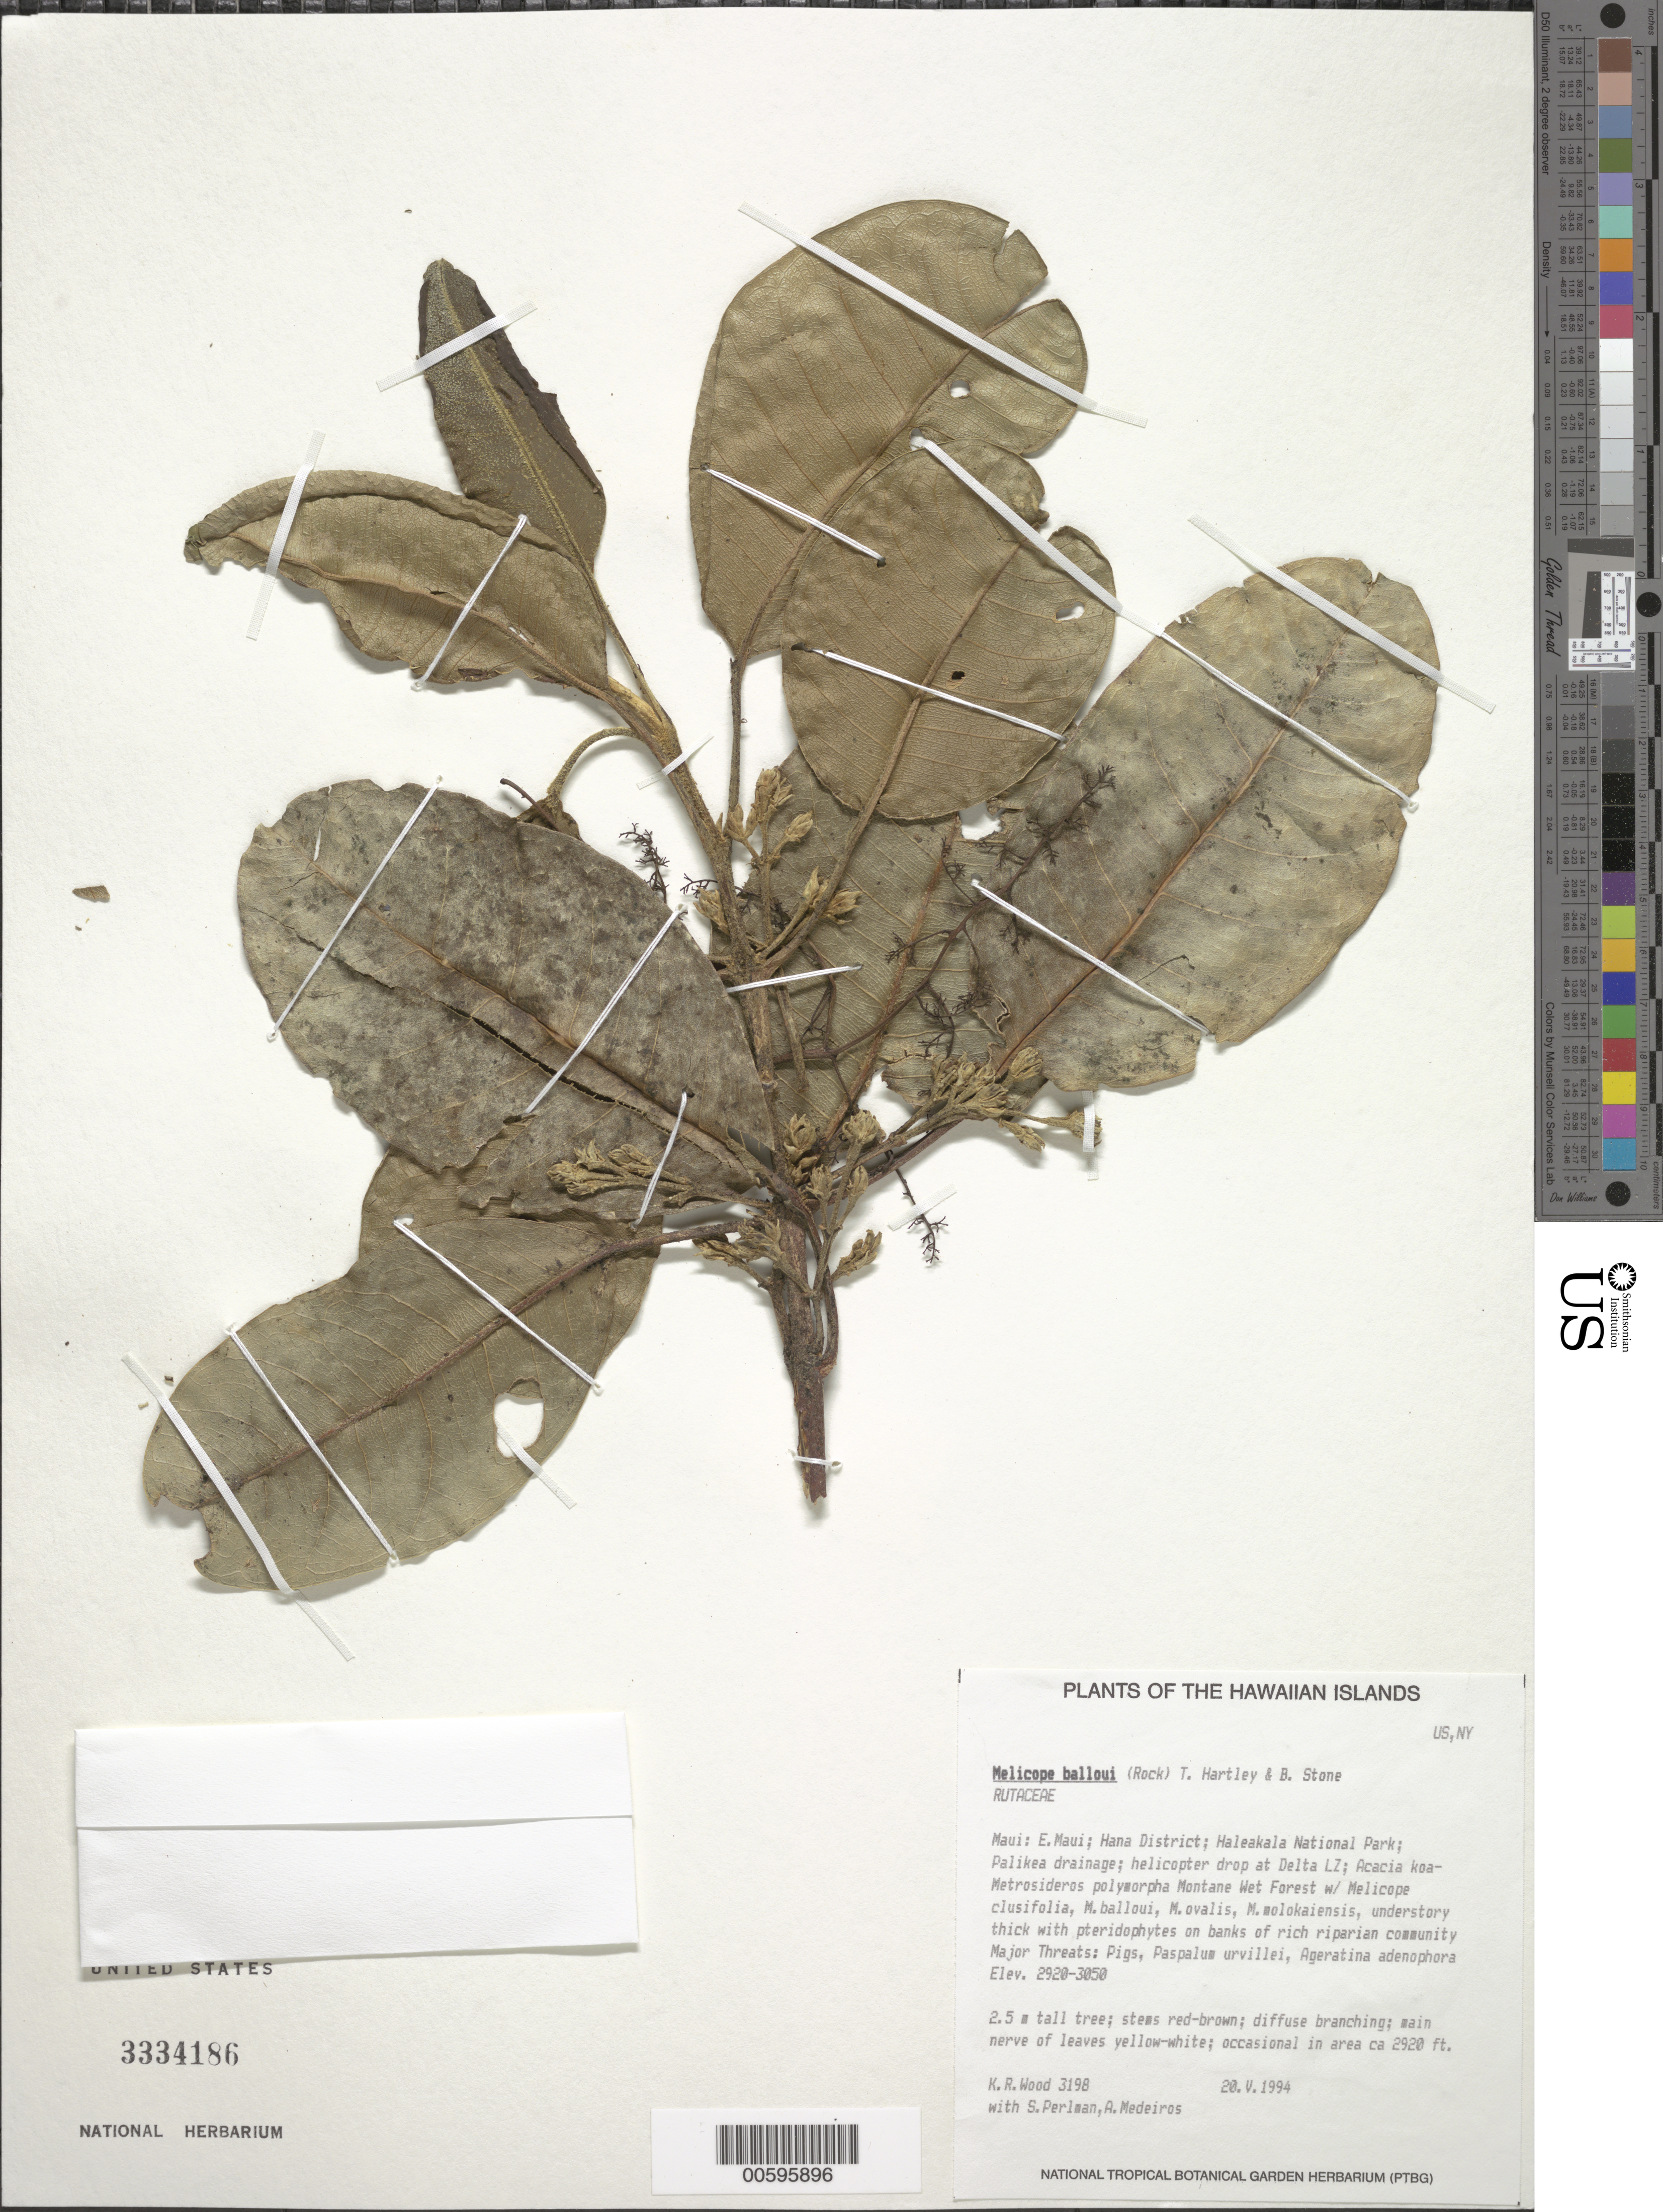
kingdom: Plantae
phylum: Tracheophyta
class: Magnoliopsida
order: Sapindales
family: Rutaceae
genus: Melicope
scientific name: Melicope balloui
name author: (Rock) T.G. Hartley & B.C. Stone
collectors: K. R. Wood, S. P. Perlman & A. Medeiros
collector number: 3198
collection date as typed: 20 May 1994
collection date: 1994-05-20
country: United States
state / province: Hawaii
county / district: Maui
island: Maui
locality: E Maui; Hana Dist; Haleakala Nat Park; Palikea drainage; helicopter drop at Delta LZ.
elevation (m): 890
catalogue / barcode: US 3334186